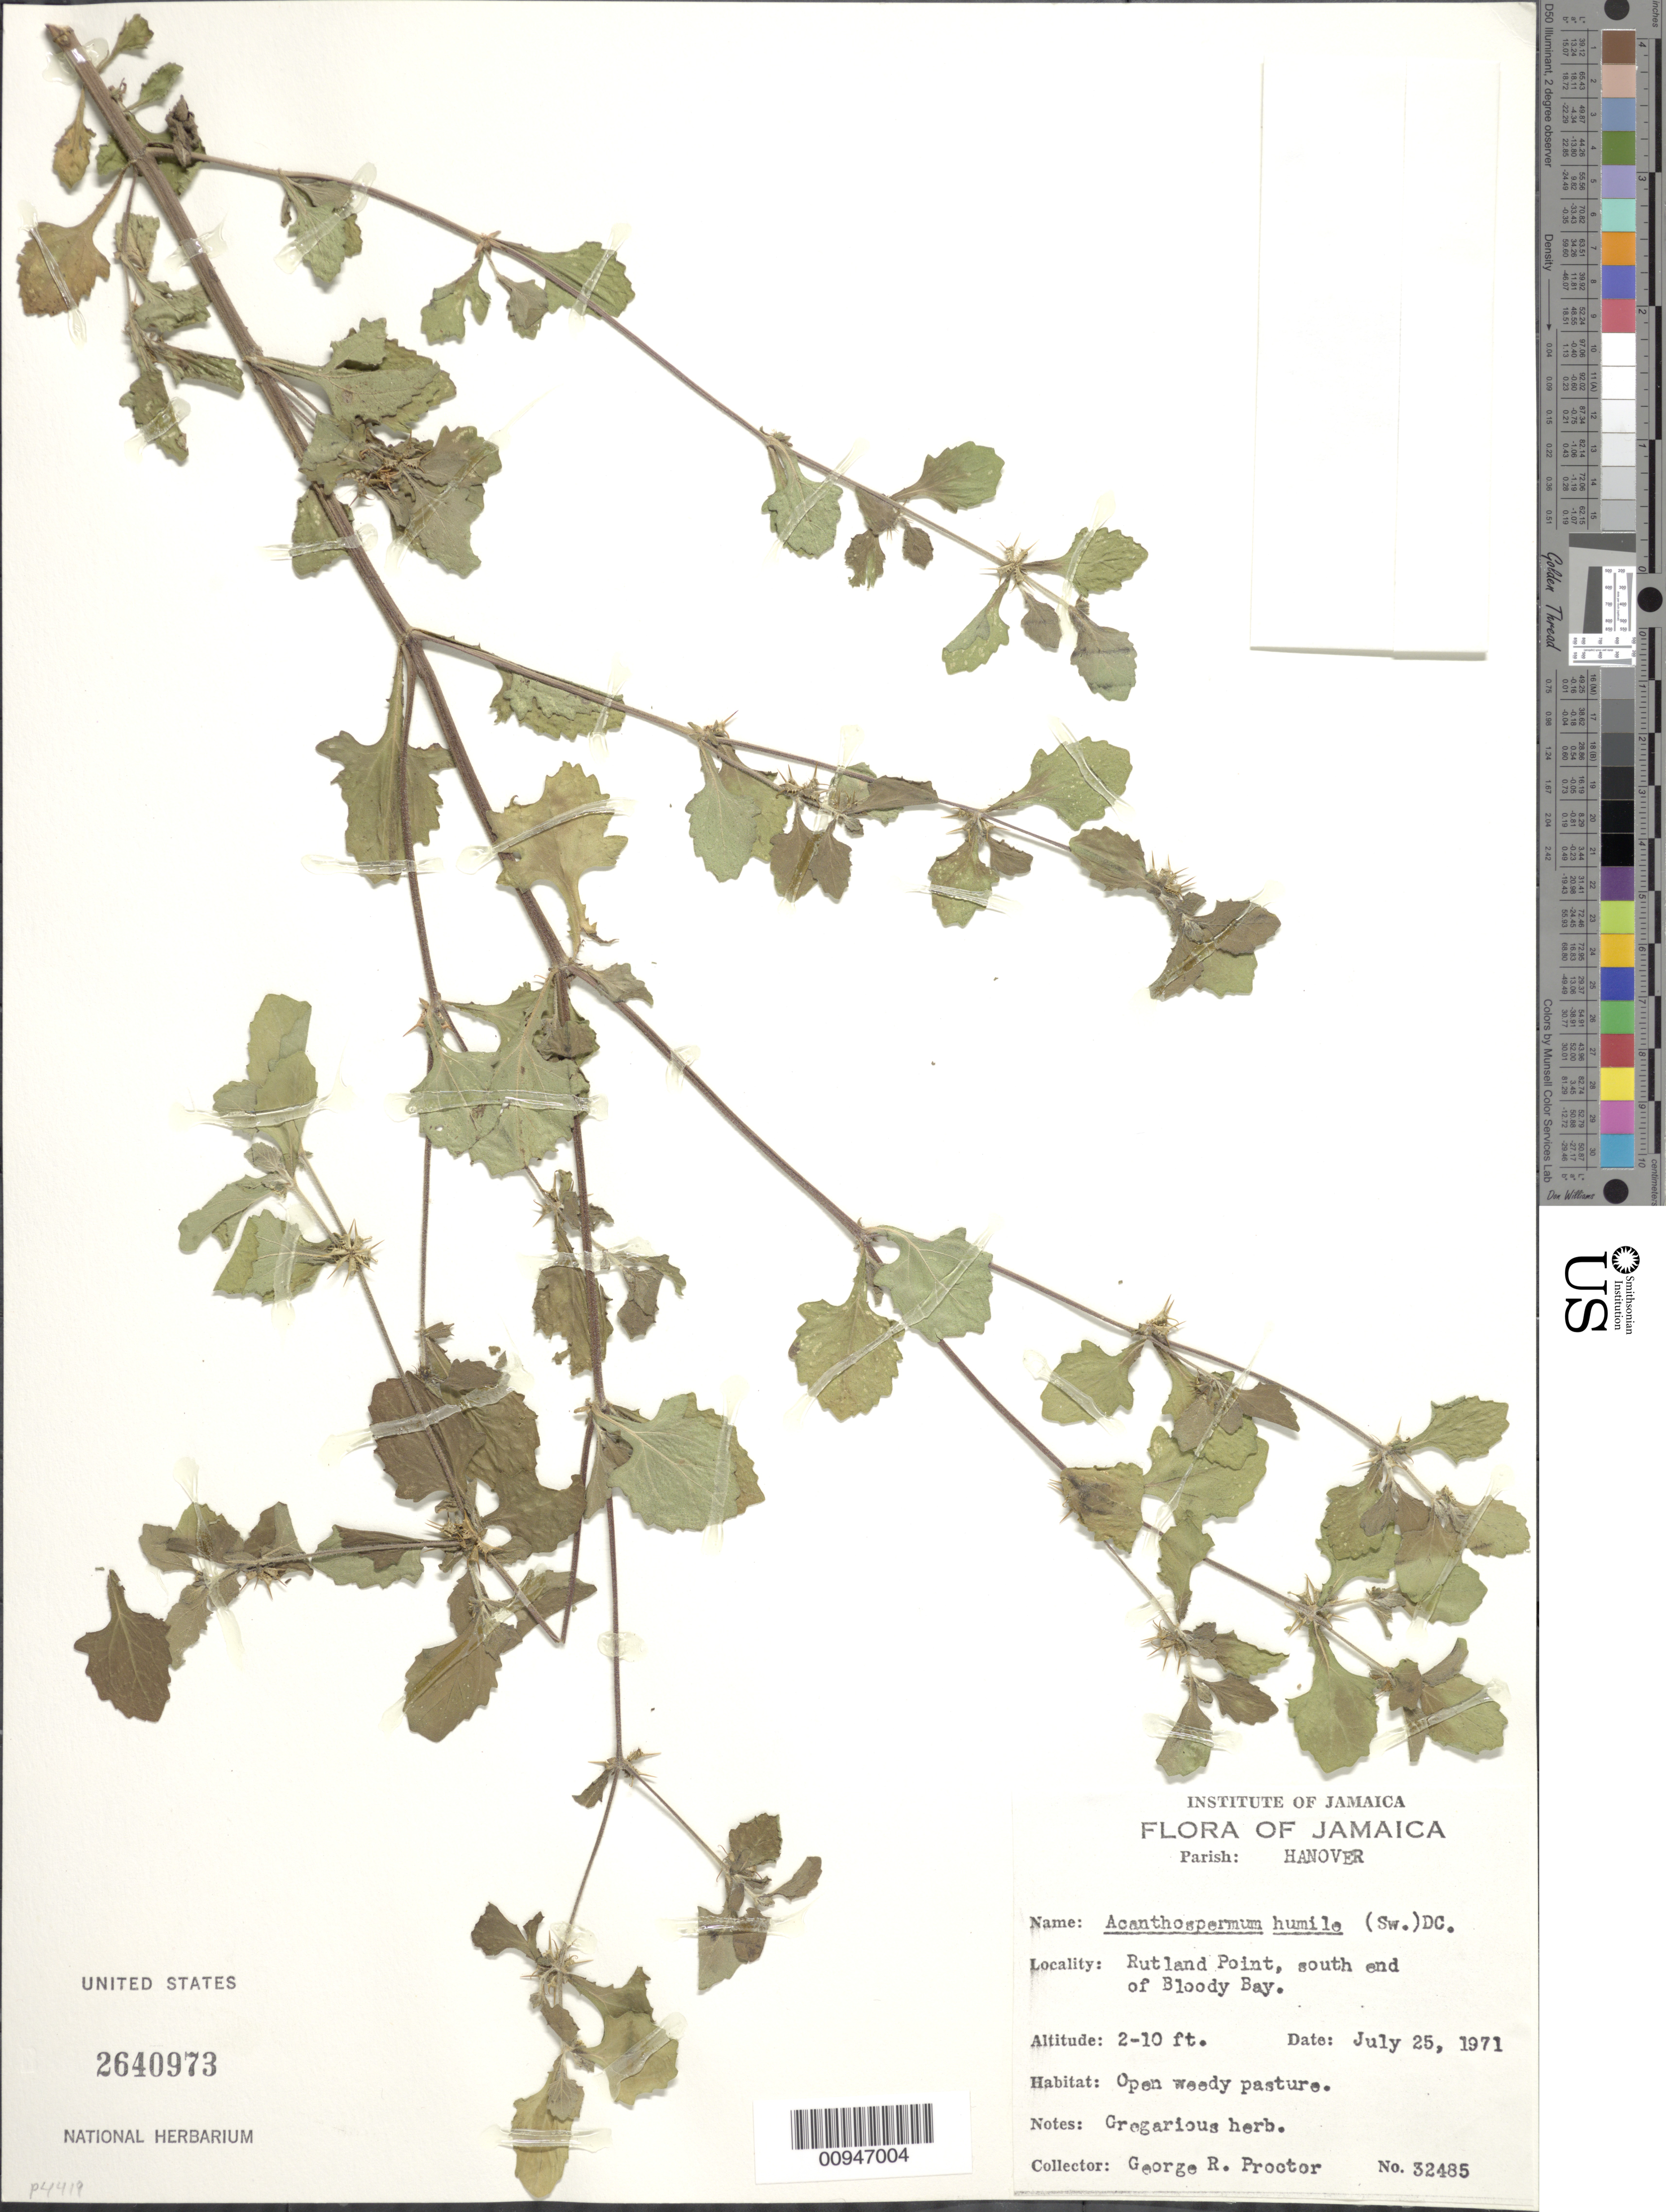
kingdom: Plantae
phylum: Tracheophyta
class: Magnoliopsida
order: Asterales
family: Asteraceae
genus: Acanthospermum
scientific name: Acanthospermum humile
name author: (Sw.) DC.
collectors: G. R. Proctor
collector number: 32485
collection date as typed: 25 Jul 1971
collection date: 1971-07-25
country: Jamaica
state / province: Hanover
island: Jamaica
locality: Rutland Point, south end of Bloody Bay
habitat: Open weedy pasture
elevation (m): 1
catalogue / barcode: US 2640973